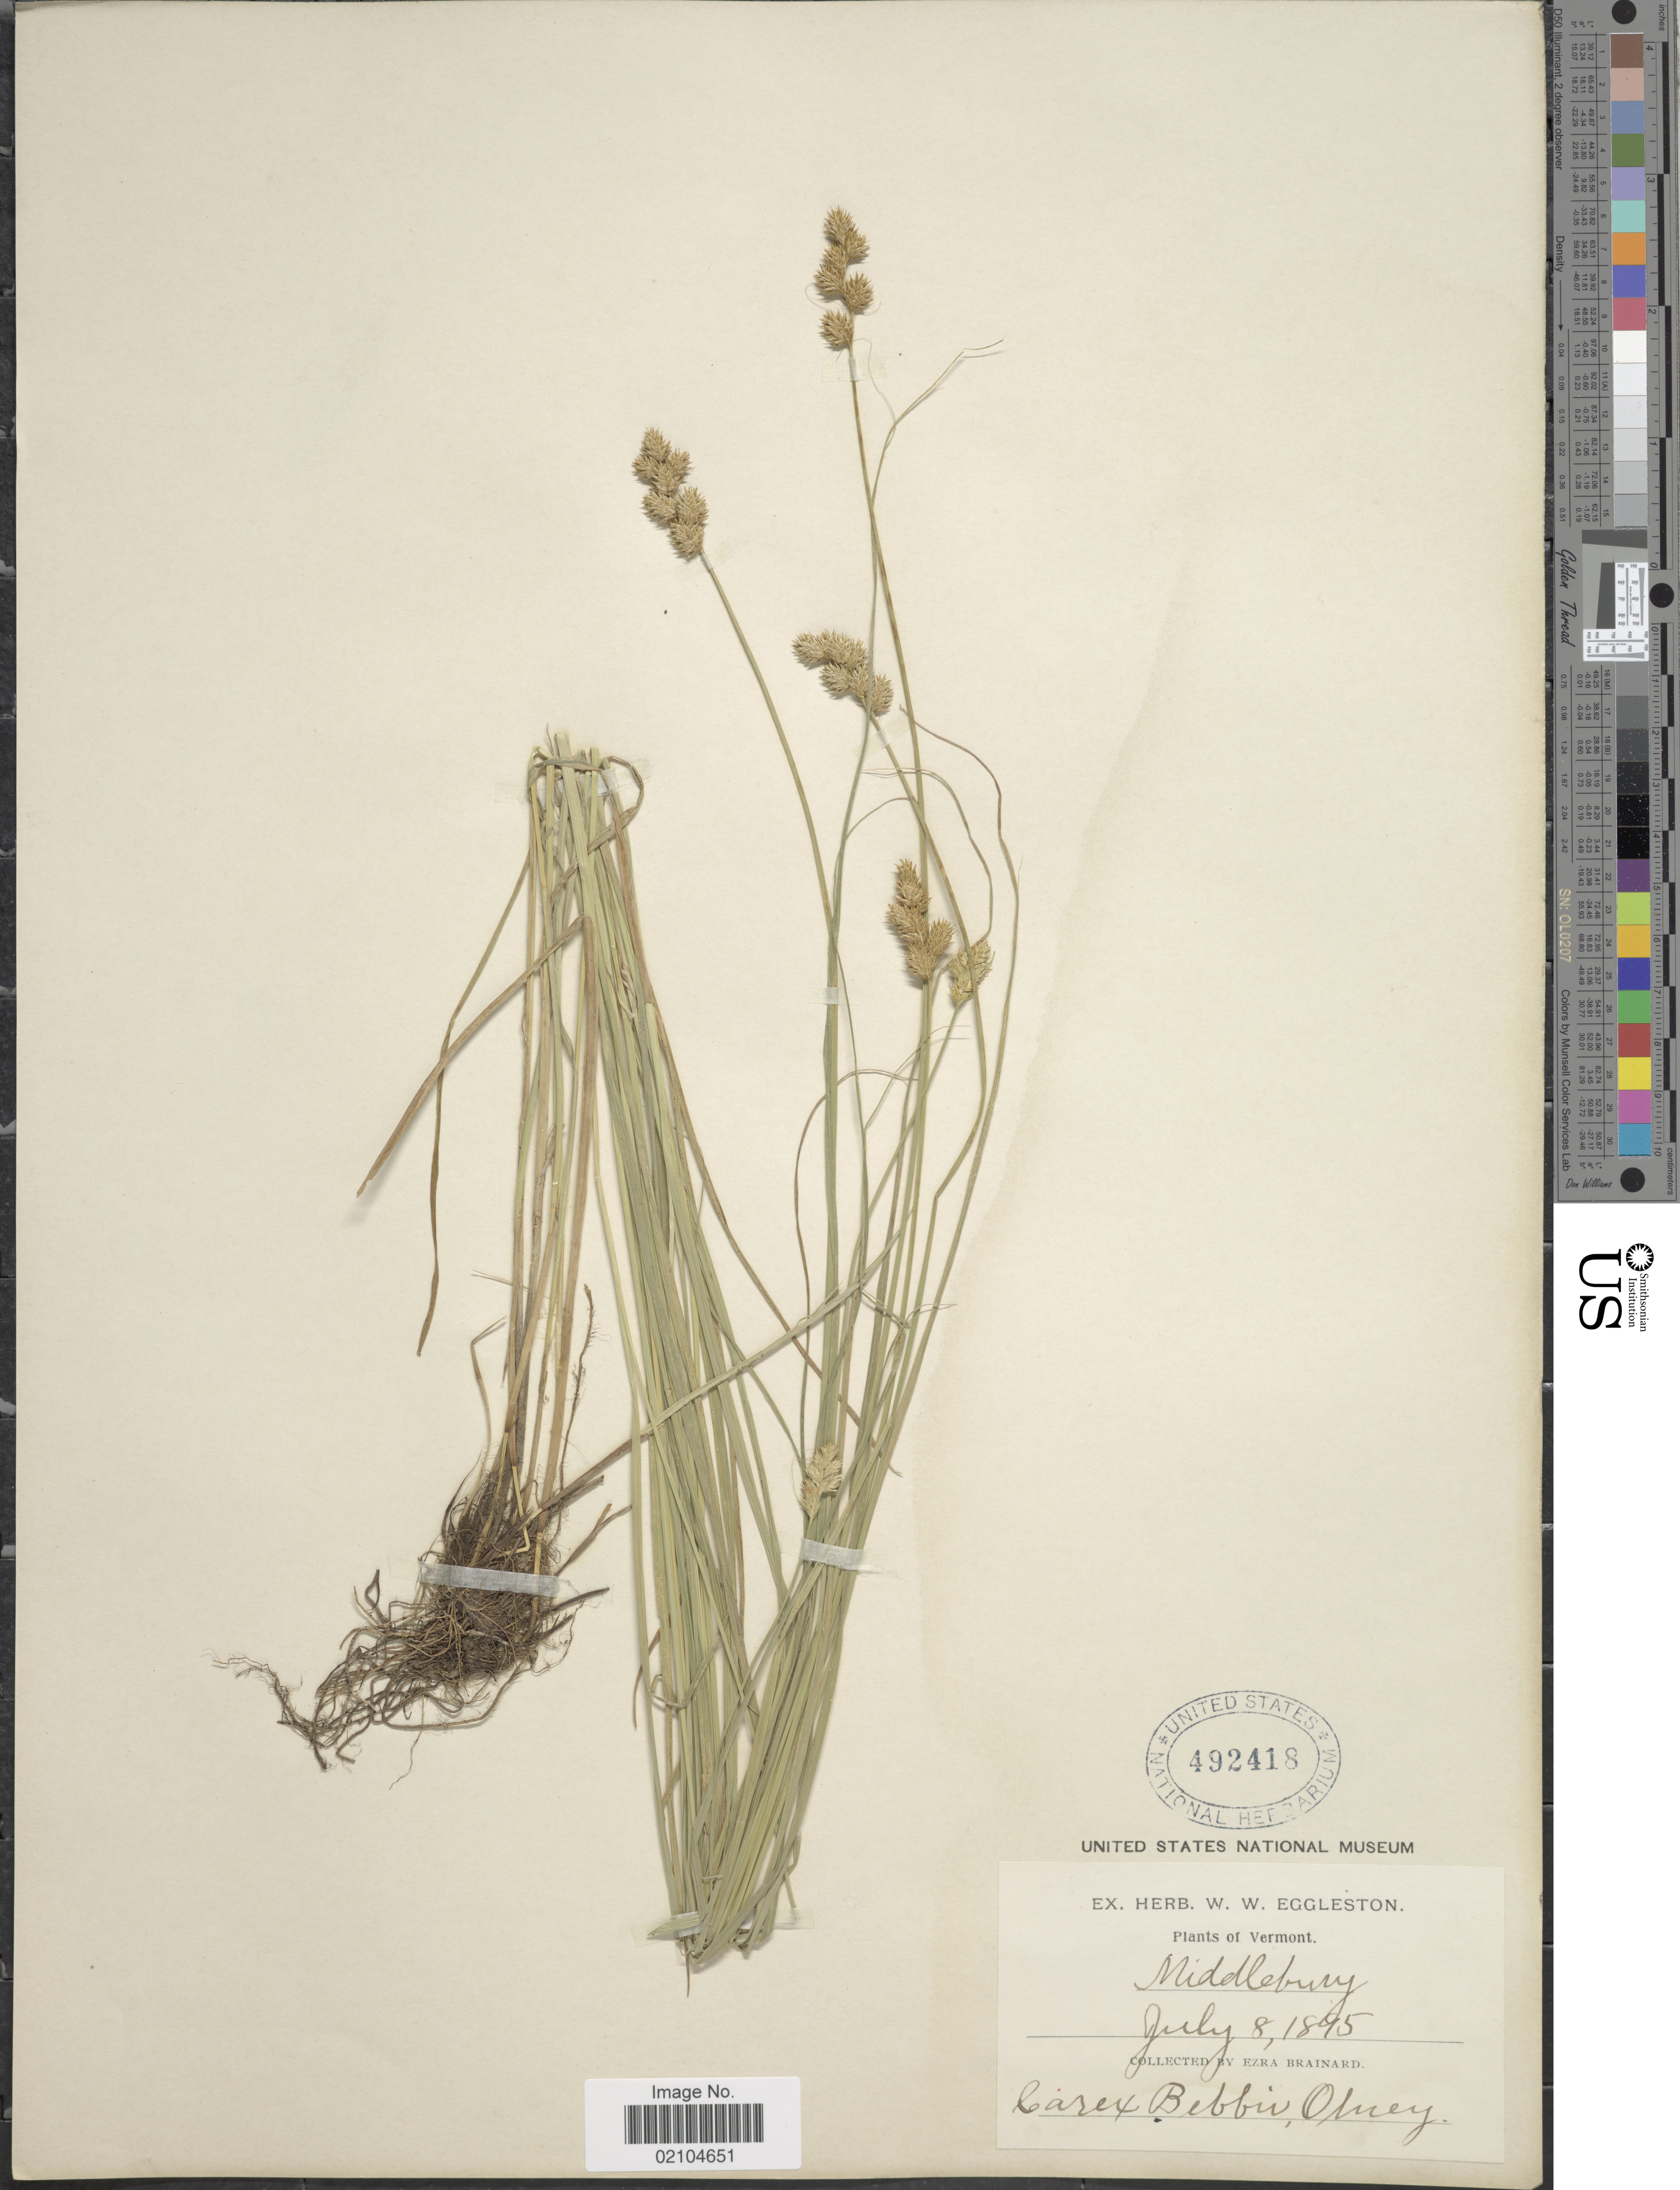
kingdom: Plantae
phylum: Tracheophyta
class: Liliopsida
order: Poales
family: Cyperaceae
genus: Carex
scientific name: Carex bebbii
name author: (L.H. Bailey) Olney ex Fernald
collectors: E. Brainerd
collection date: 1895-07-08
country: United States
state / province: Vermont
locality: Vermont, Middlebury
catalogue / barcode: US 492418